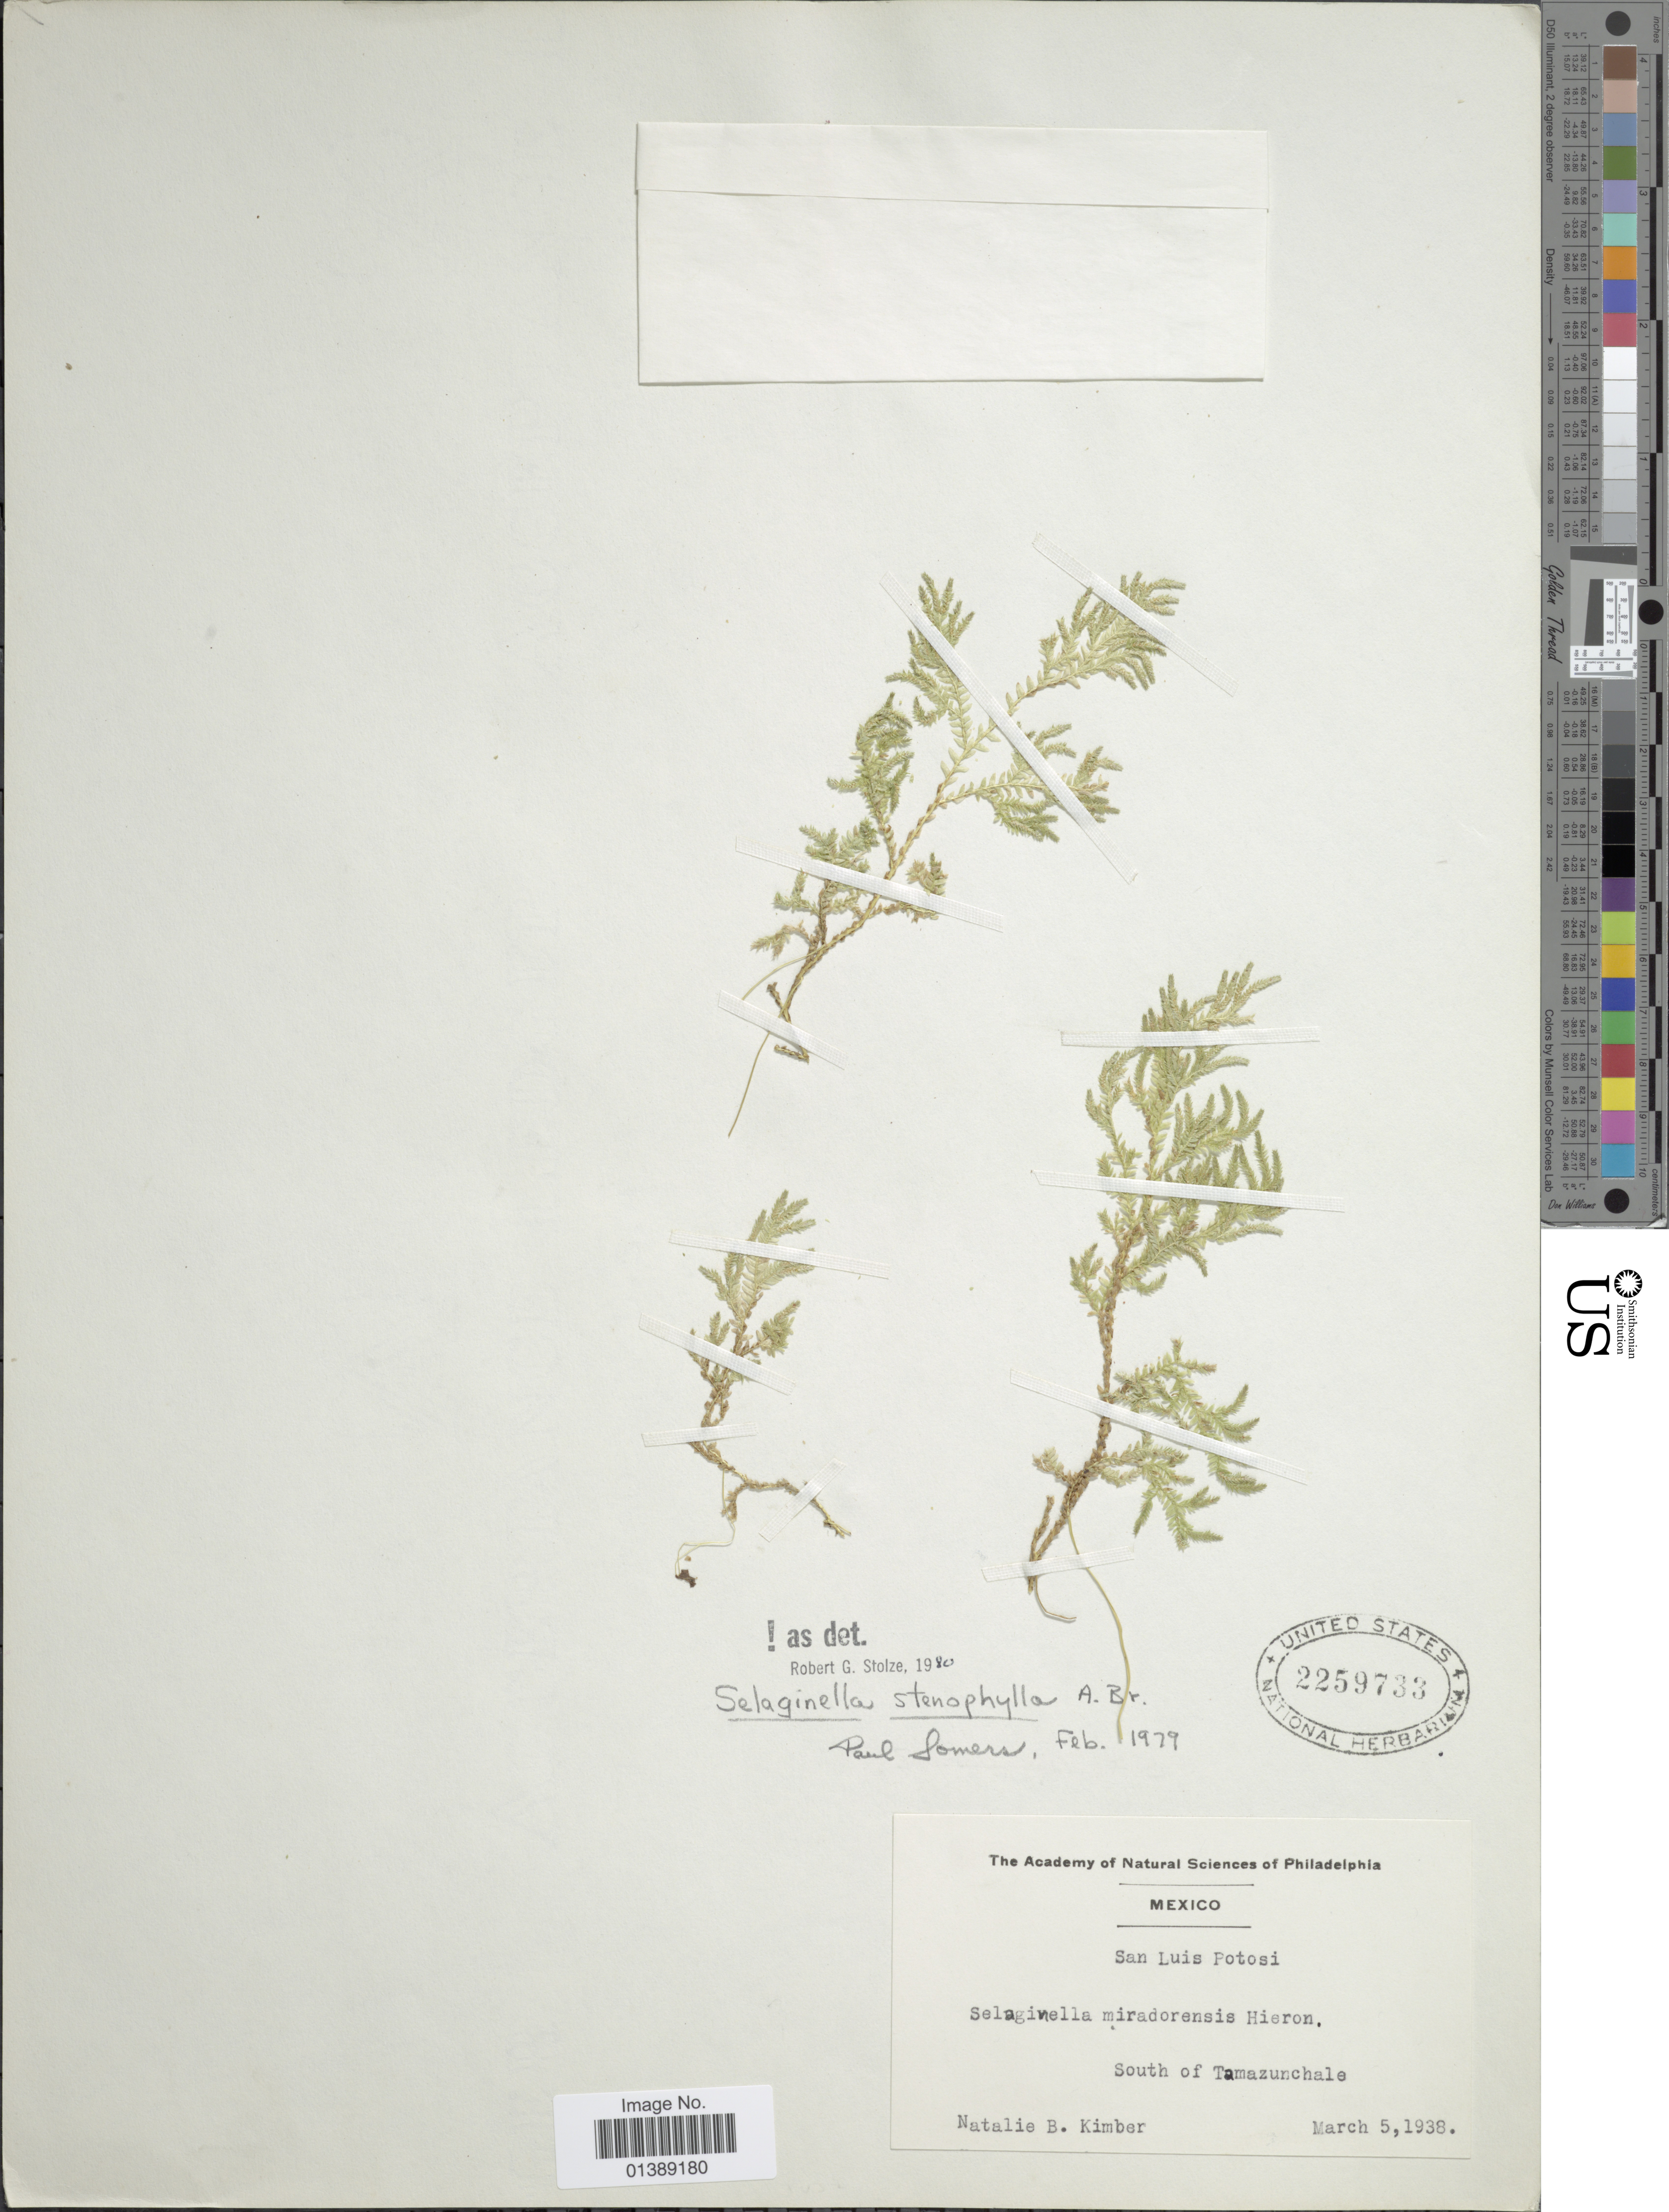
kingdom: Plantae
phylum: Tracheophyta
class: Lycopodiopsida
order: Selaginellales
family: Selaginellaceae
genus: Selaginella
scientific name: Selaginella stenophylla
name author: A. Braun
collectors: N. Kimber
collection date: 1938-03-05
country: Mexico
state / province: San Luis Potosí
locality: South of Tamazunchale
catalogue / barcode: US 2259733